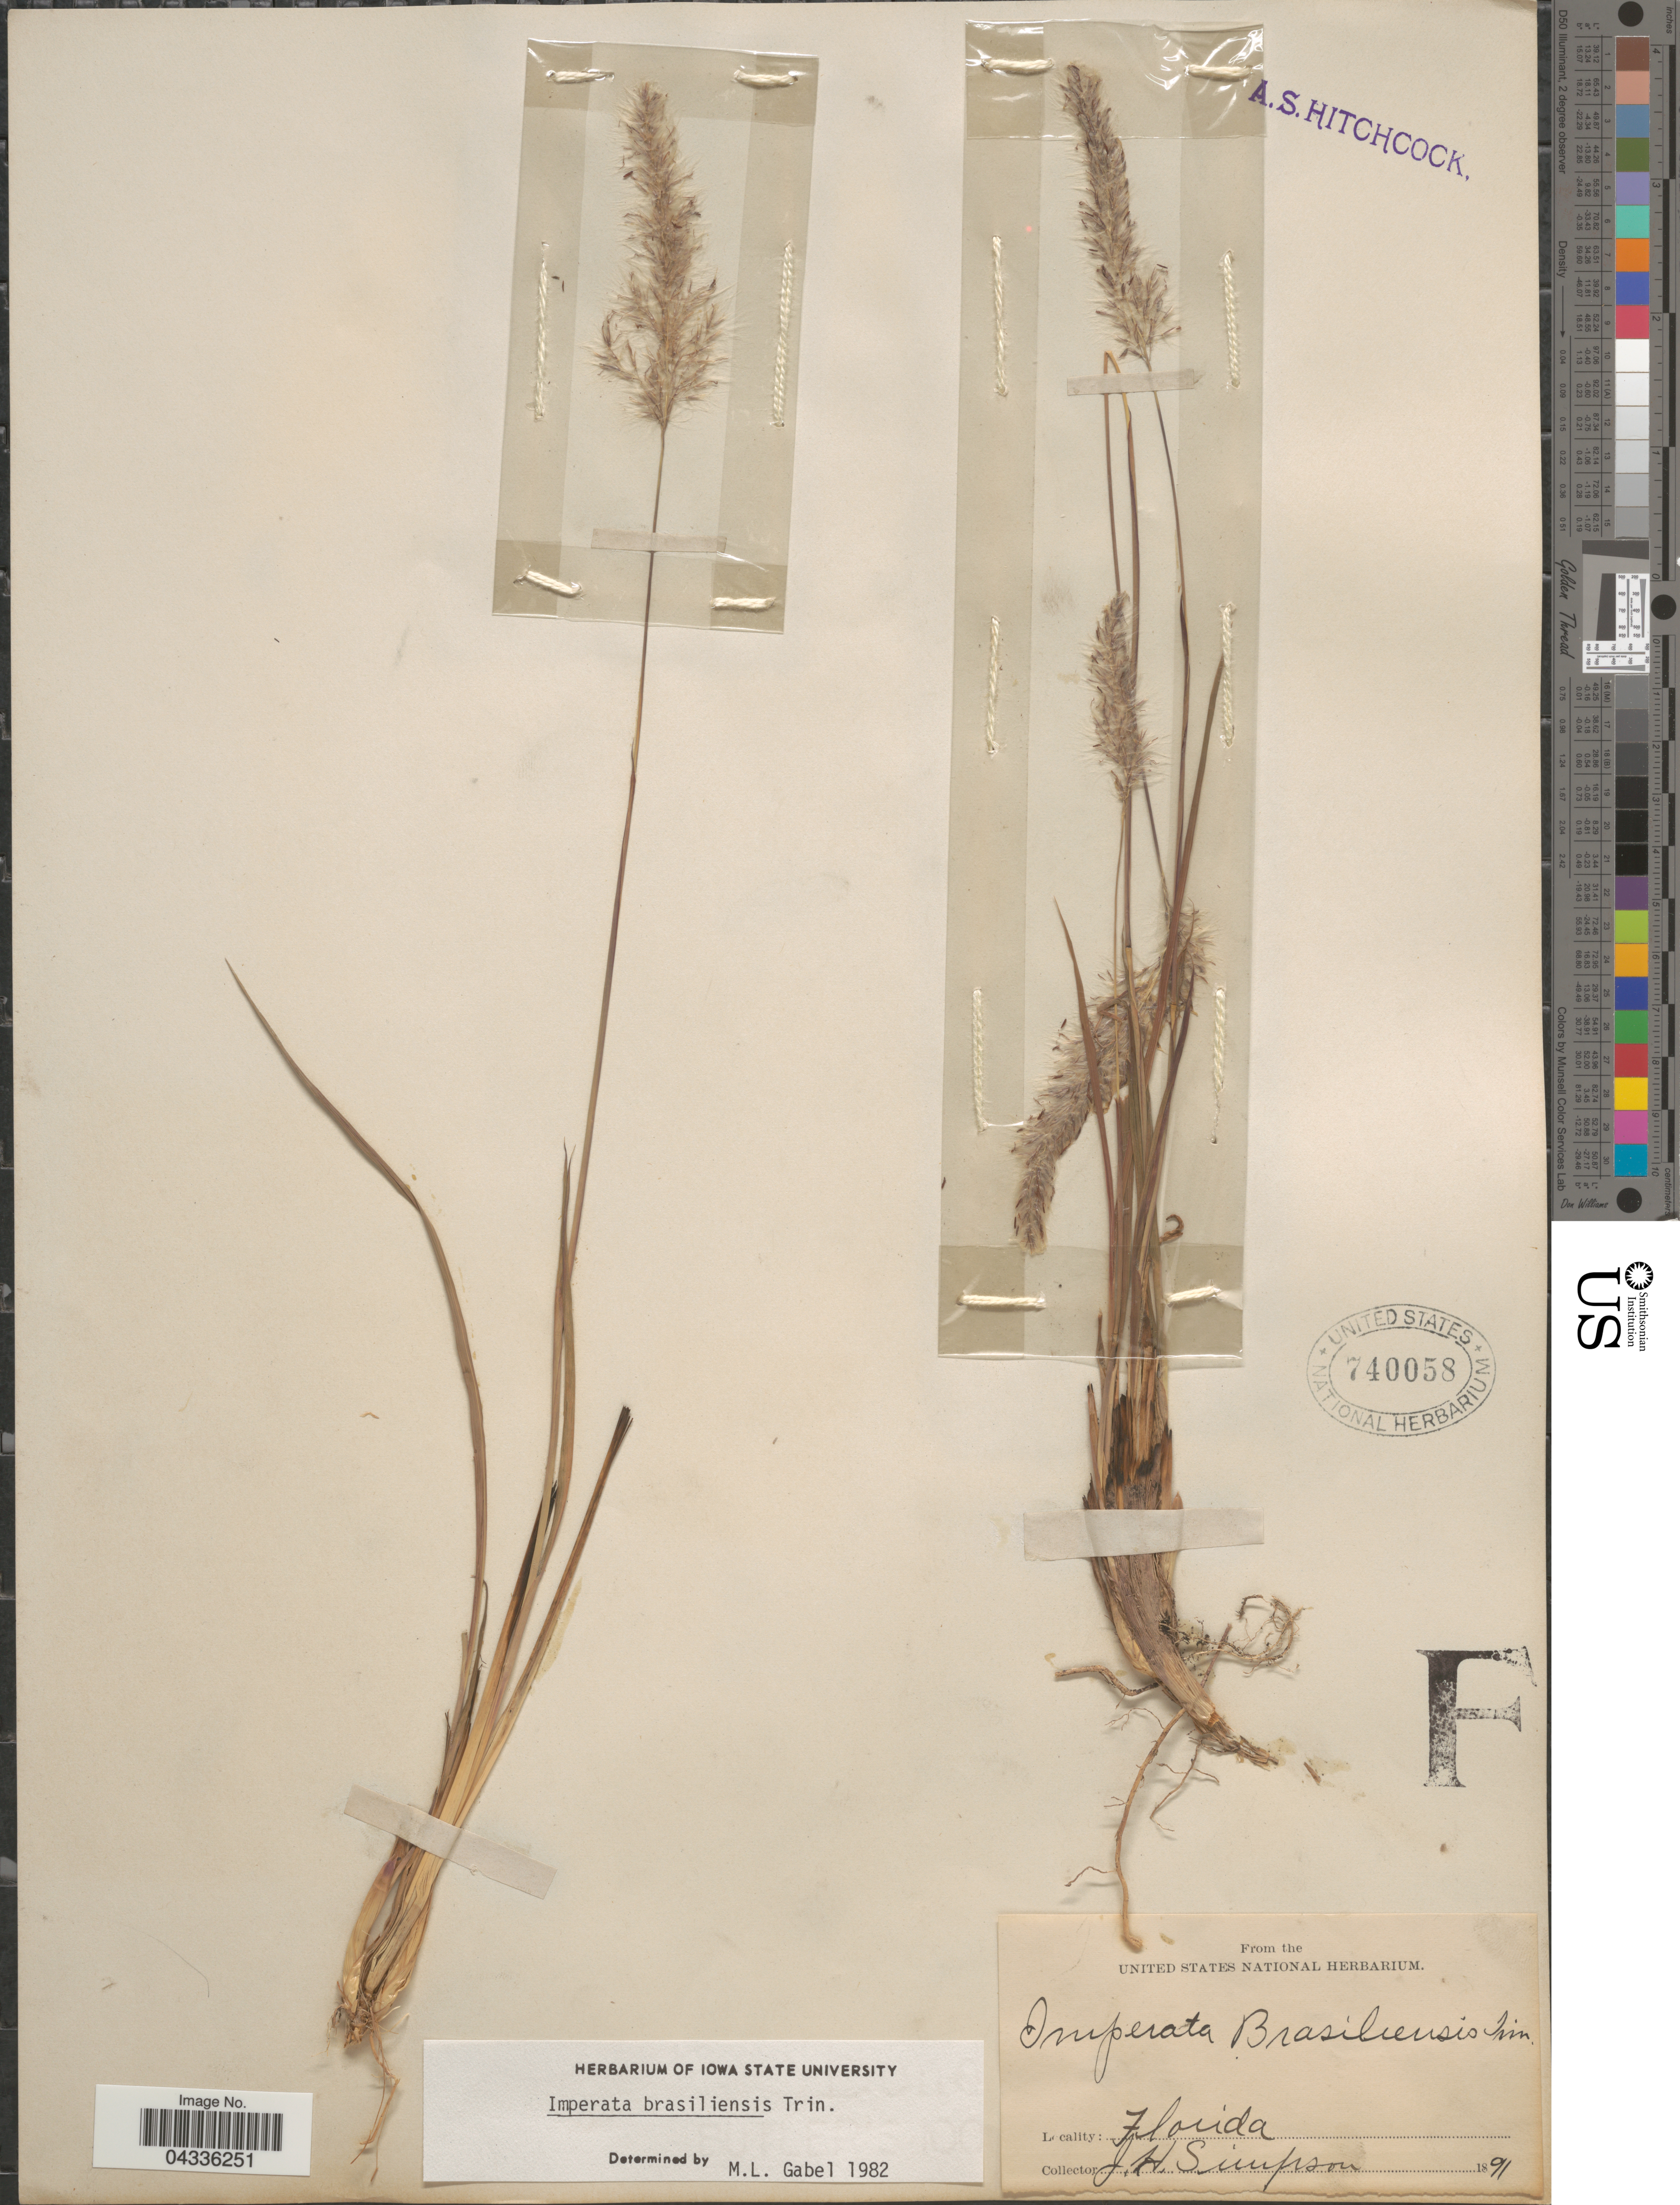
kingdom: Plantae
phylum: Tracheophyta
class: Liliopsida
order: Poales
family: Poaceae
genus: Imperata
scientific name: Imperata brasiliensis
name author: Trin.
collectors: J. H. Simpson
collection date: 1891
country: United States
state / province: Florida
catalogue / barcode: US 740058